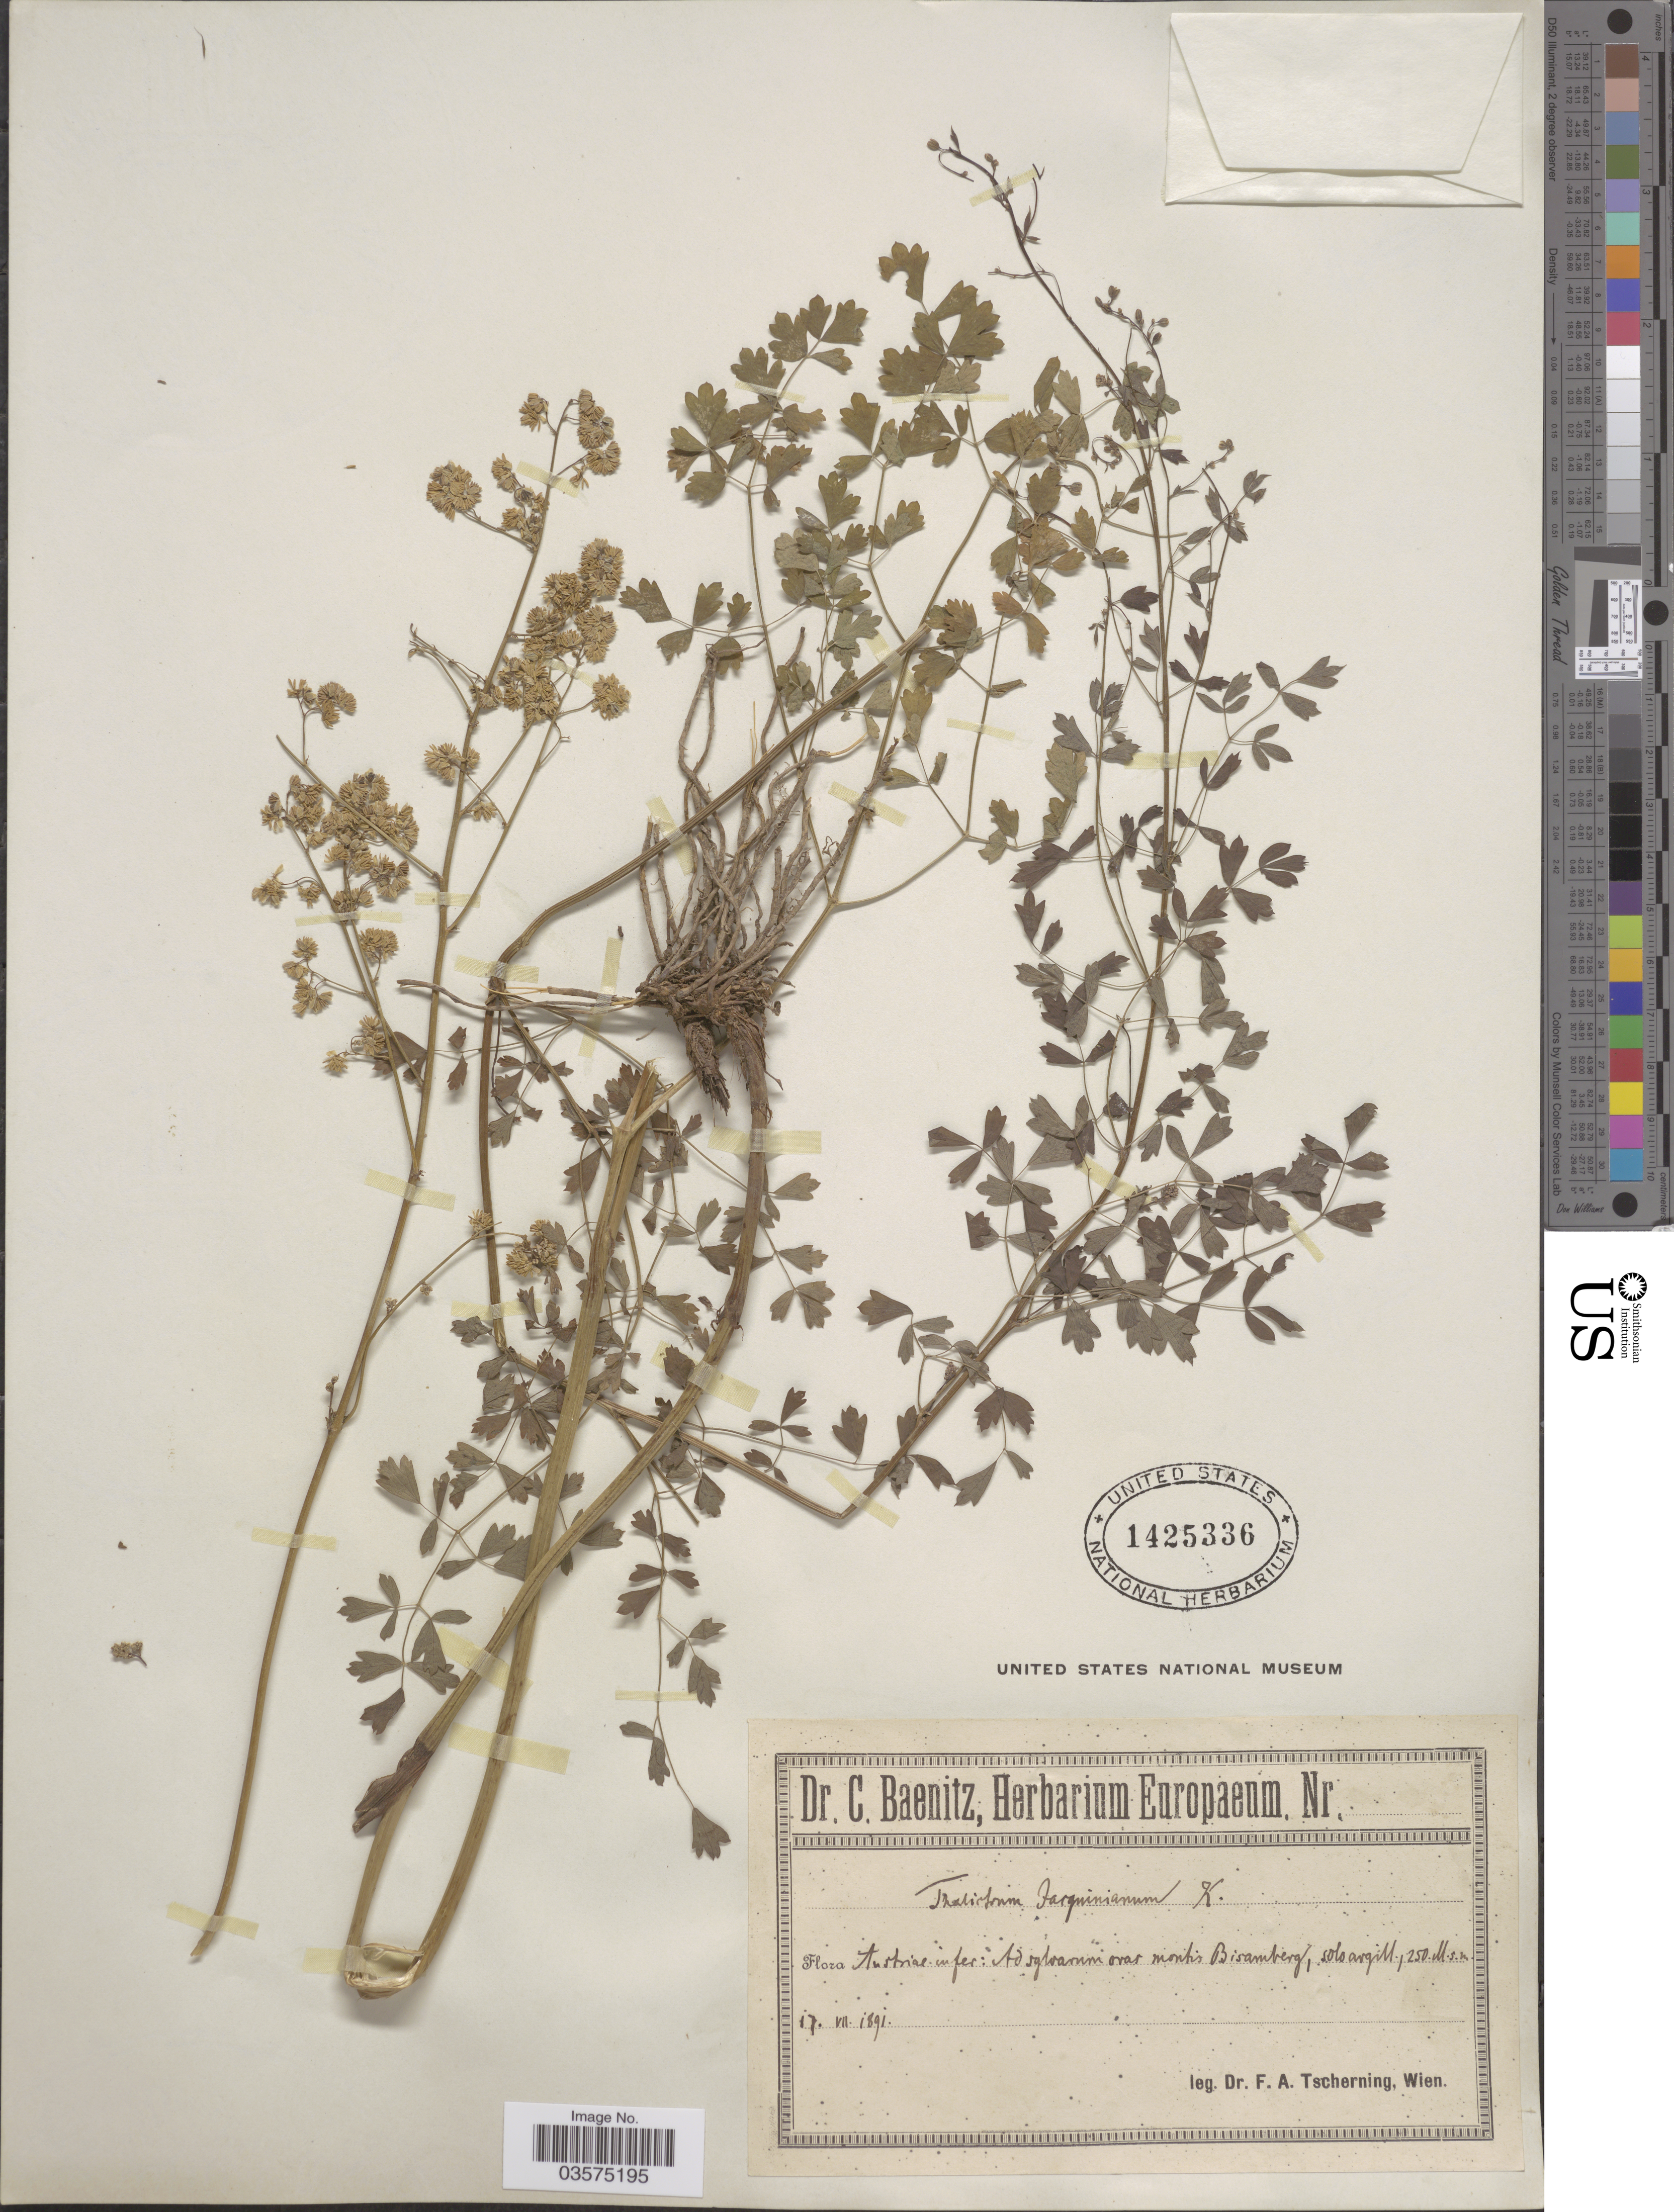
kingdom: Plantae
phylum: Tracheophyta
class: Magnoliopsida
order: Ranunculales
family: Ranunculaceae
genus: Thalictrum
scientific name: Thalictrum jacquinianum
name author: W.D.J. Koch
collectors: F. A. Tscherning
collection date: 1891-07-17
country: Austria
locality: Austriae infer: Ad sylvarum ovas montis Bisamberg.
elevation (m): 250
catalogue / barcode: US 1425336